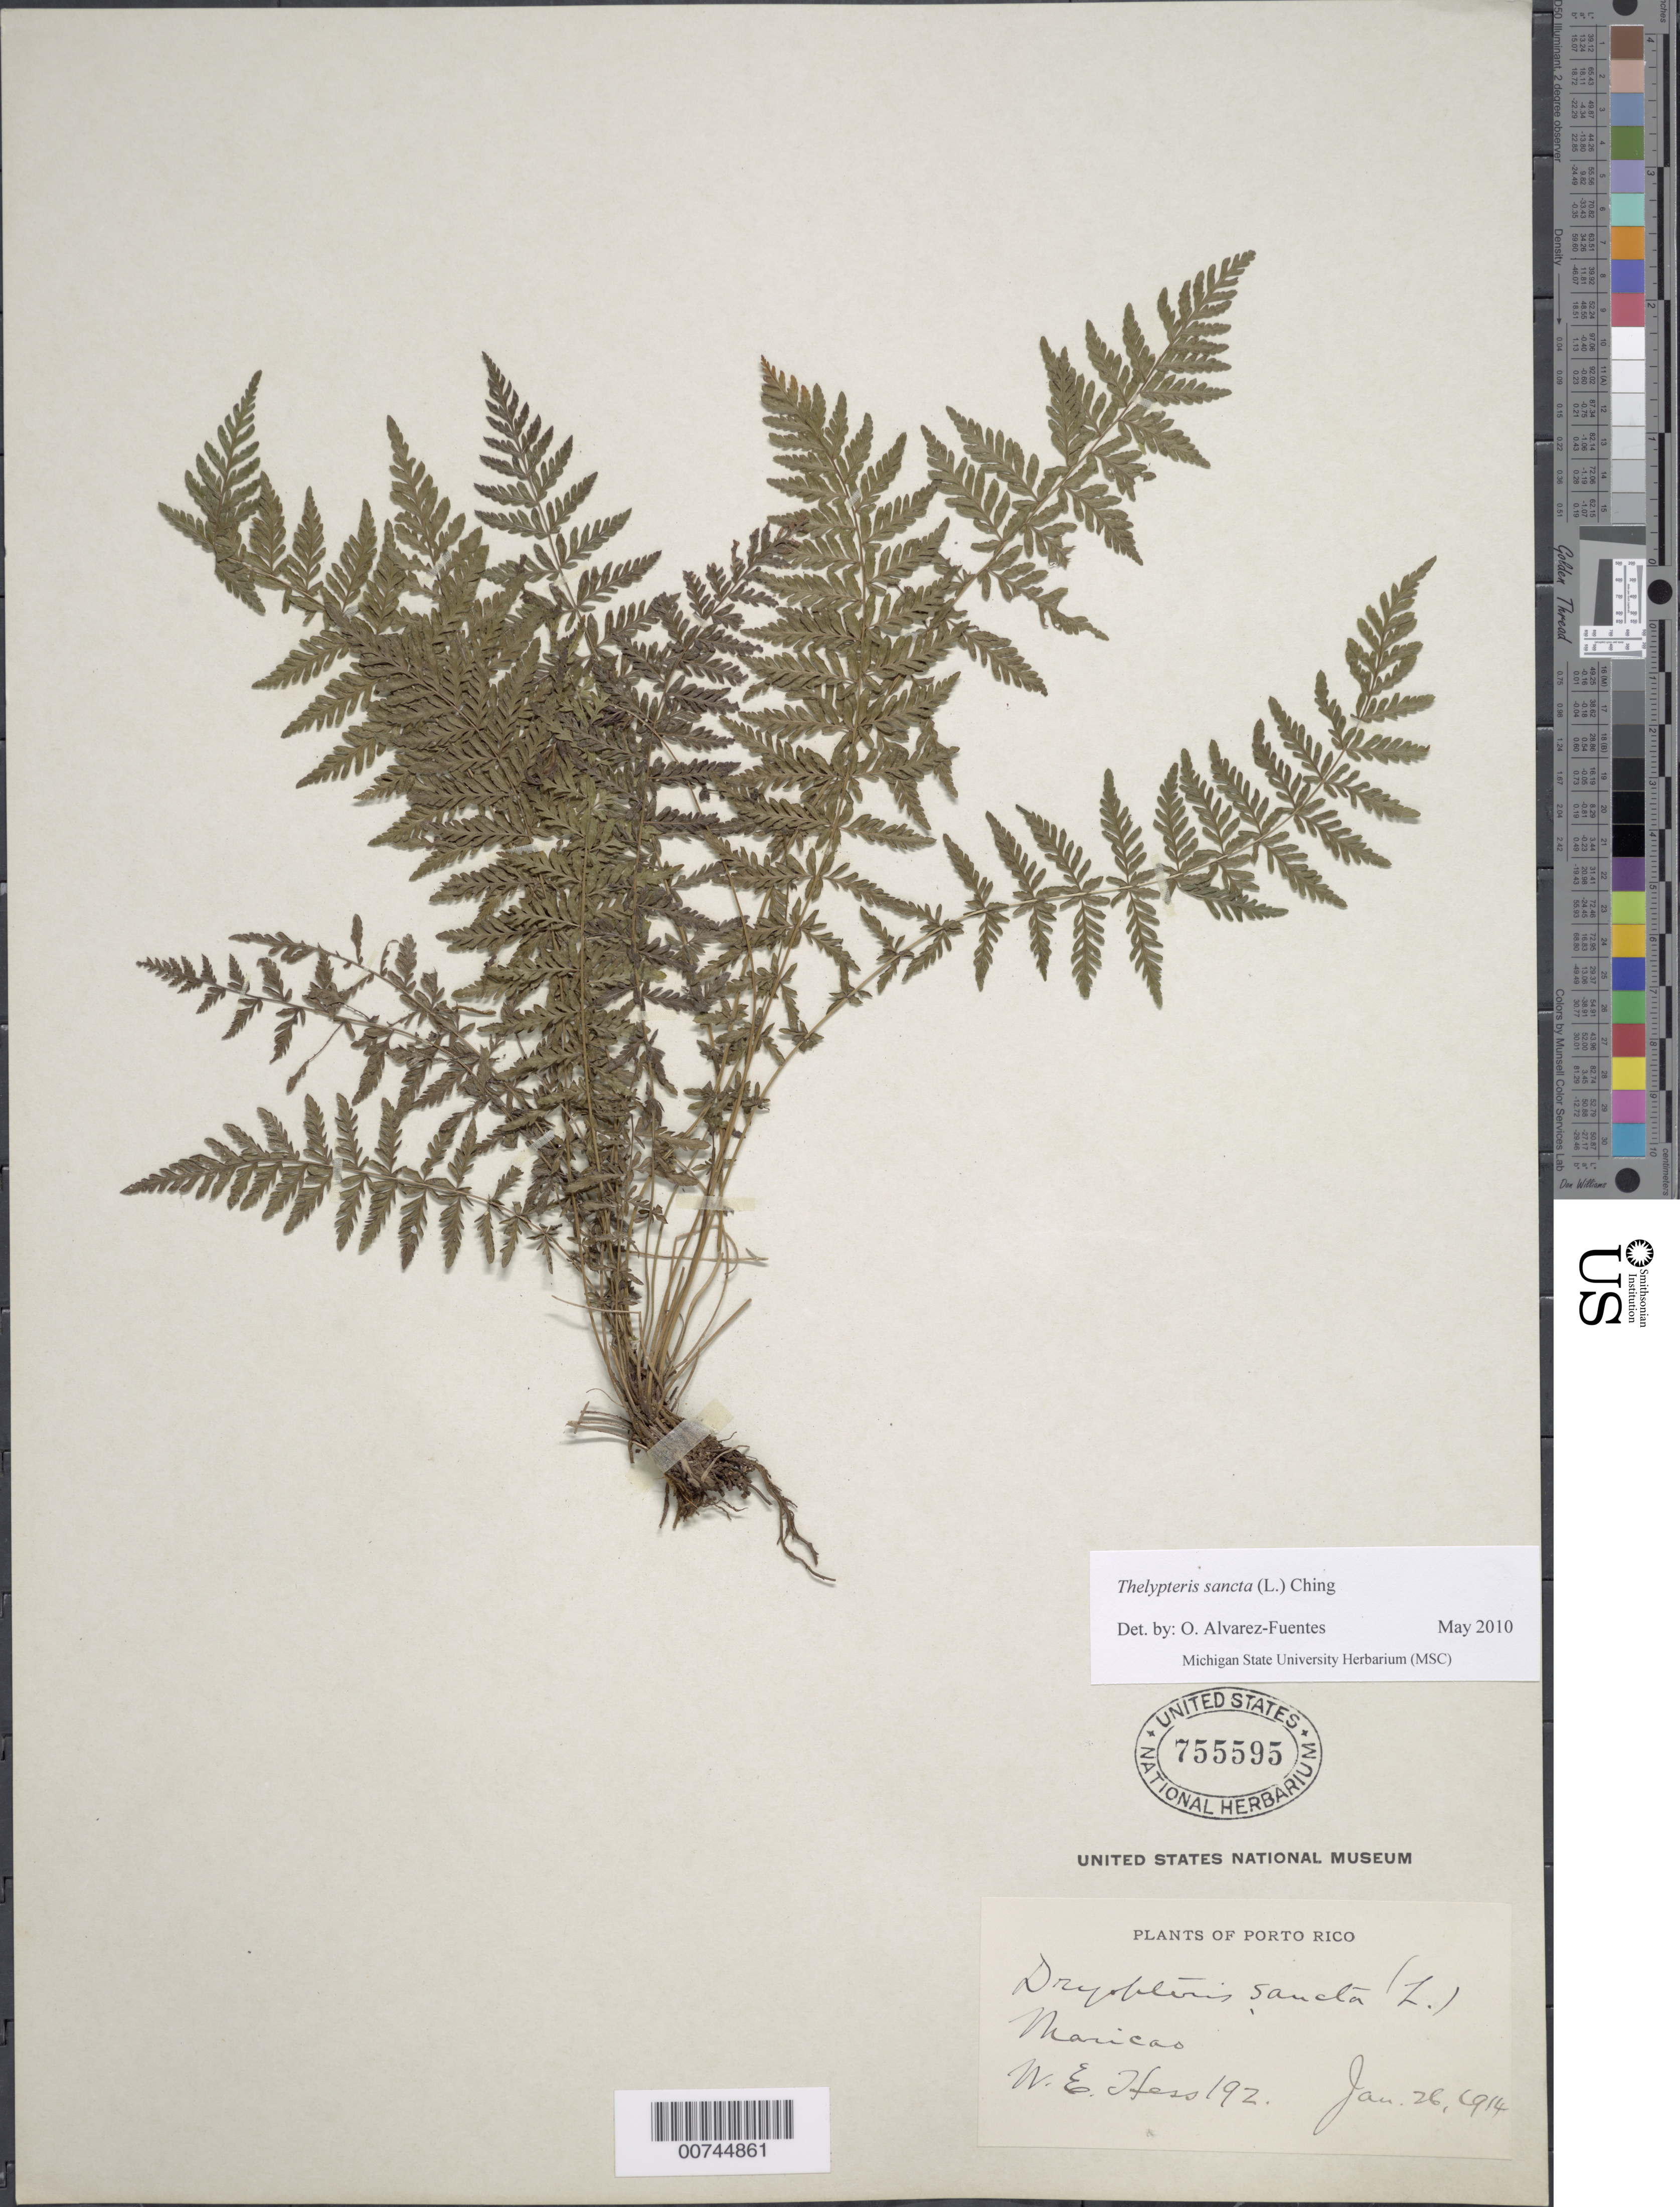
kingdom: Plantae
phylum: Tracheophyta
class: Polypodiopsida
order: Polypodiales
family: Thelypteridaceae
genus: Amauropelta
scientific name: Amauropelta sancta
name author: (L.) Pic. Serm.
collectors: W. Hess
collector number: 192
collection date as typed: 26 Jan 1914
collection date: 1914-01-26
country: Puerto Rico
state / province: Maricao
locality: Maricao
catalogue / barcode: US 755595